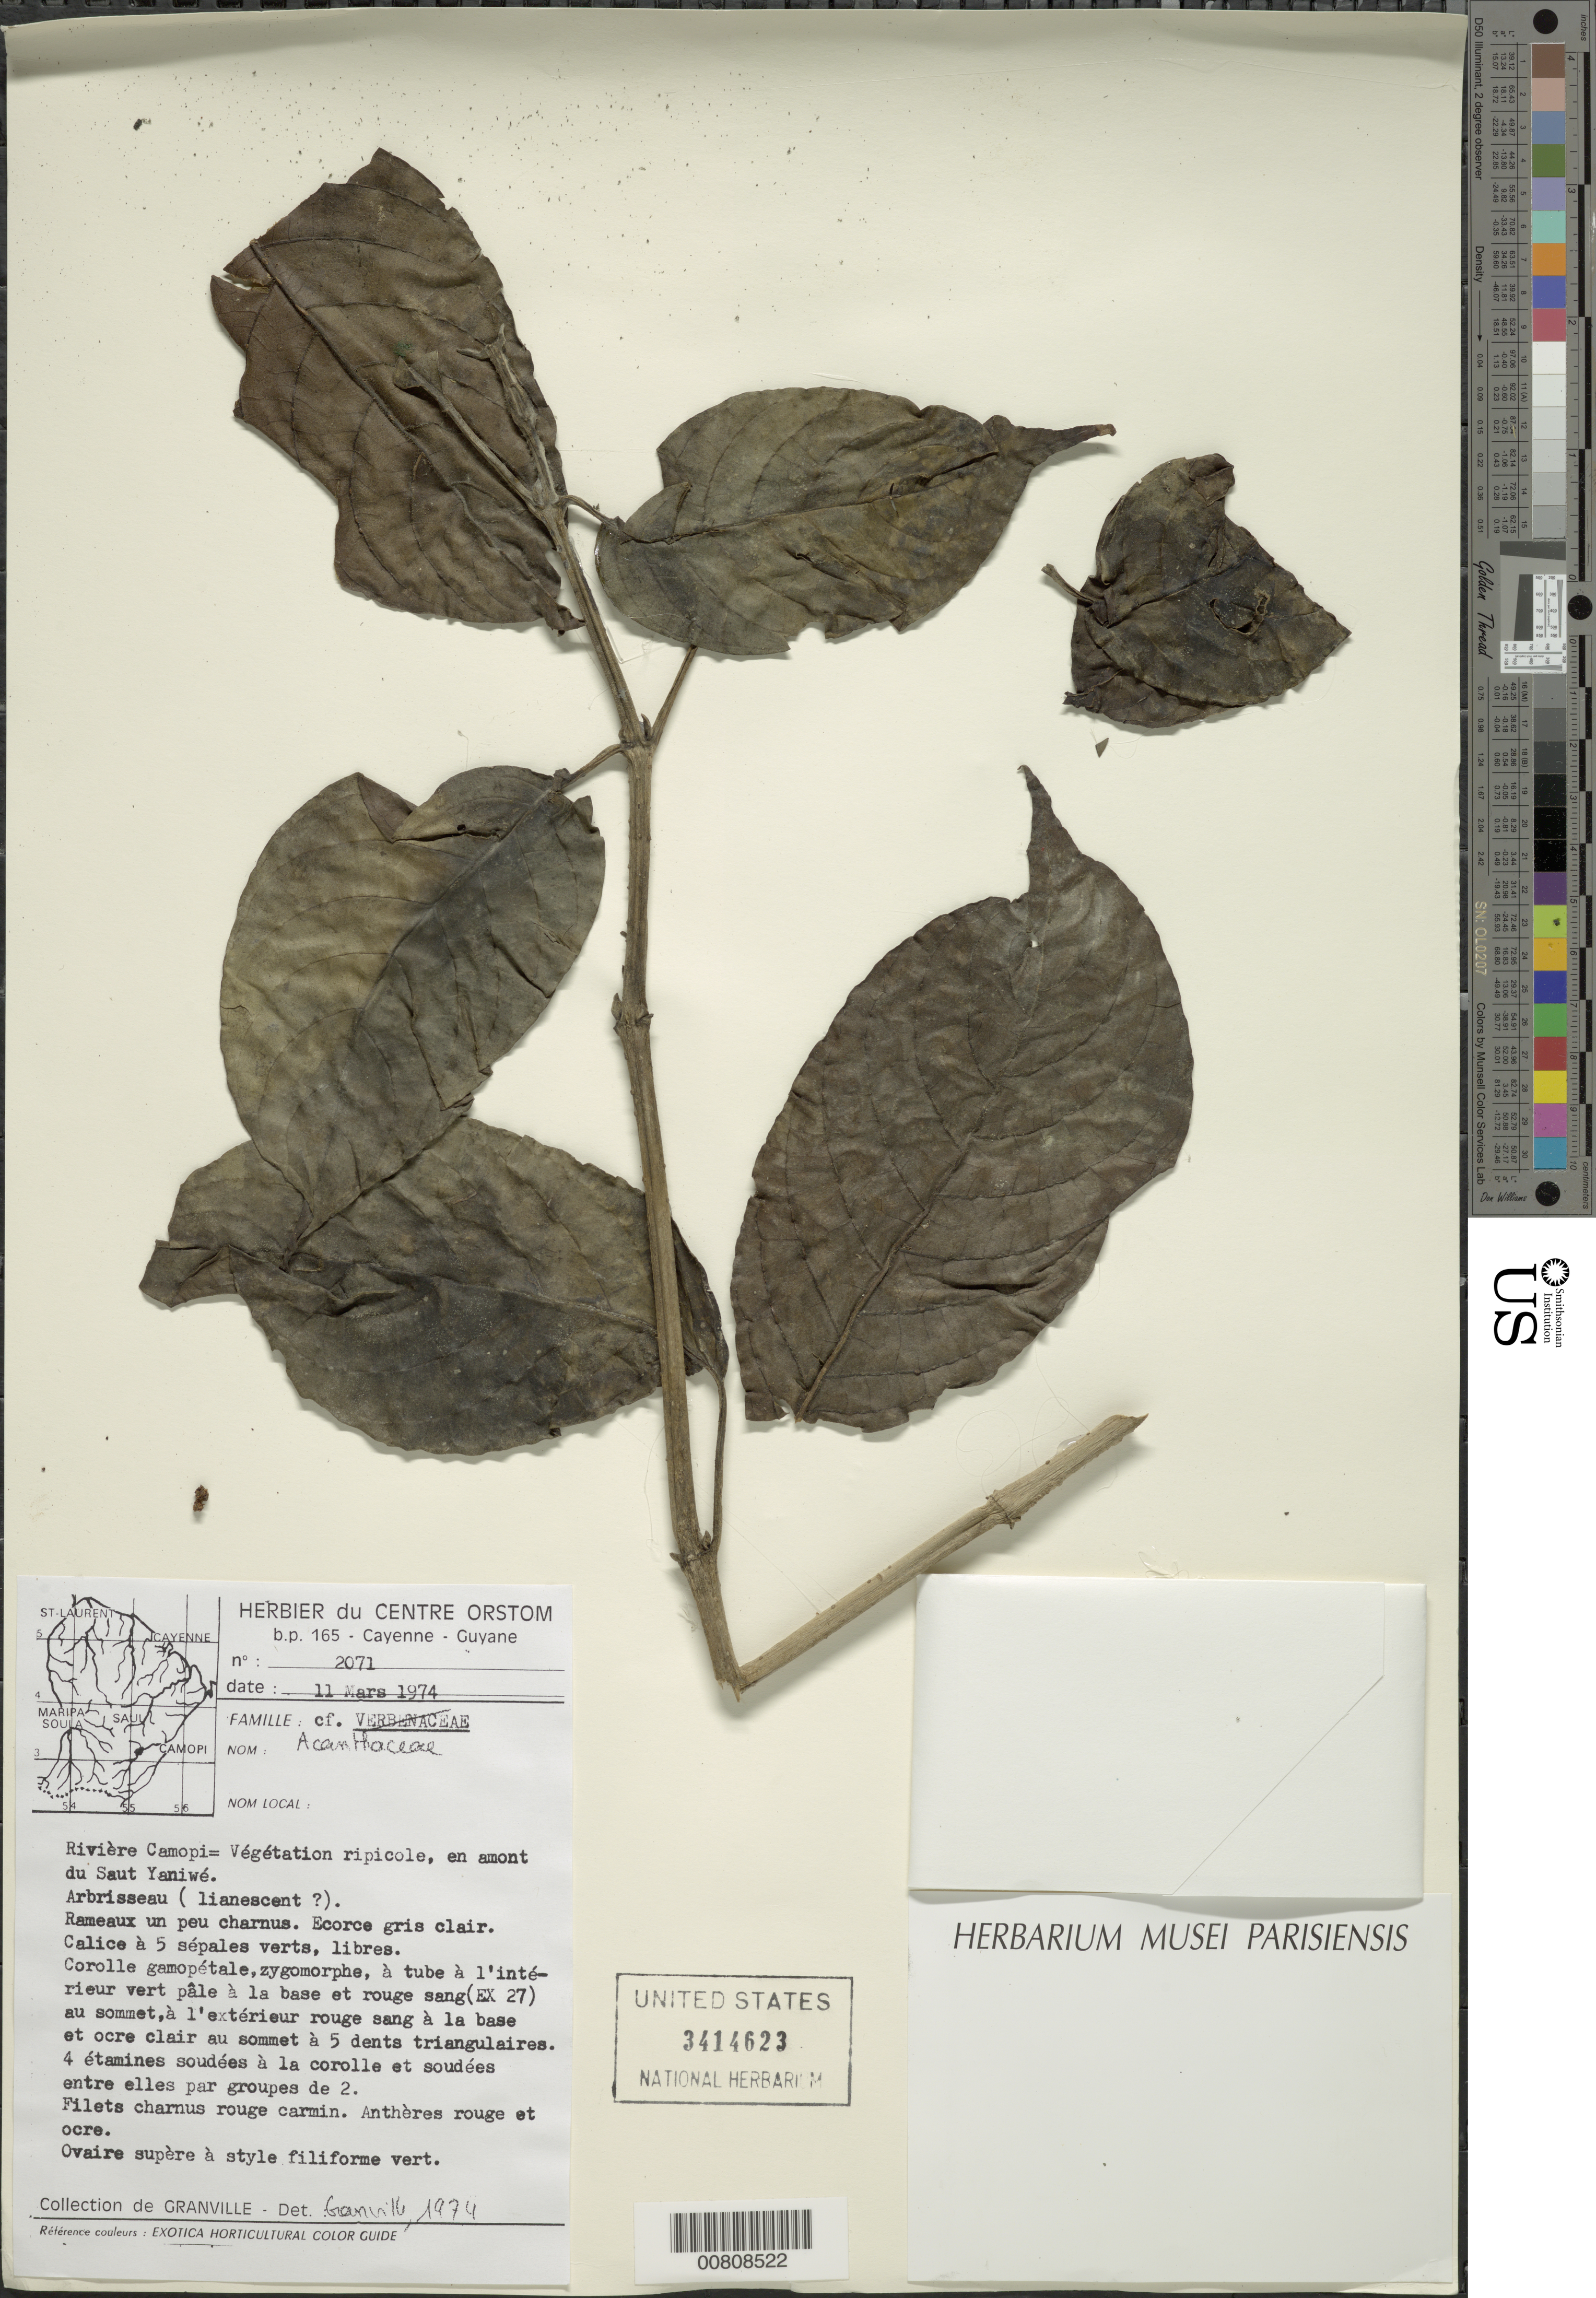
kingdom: Plantae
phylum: Tracheophyta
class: Magnoliopsida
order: Lamiales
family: Acanthaceae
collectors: J.-J. de Granville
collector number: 2071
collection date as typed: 11-Mar-74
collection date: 1974-03-11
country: French Guiana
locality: Rivière Camopi, en amont du Saut Yaniwé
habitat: Riparian vegetation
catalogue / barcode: US 3414623